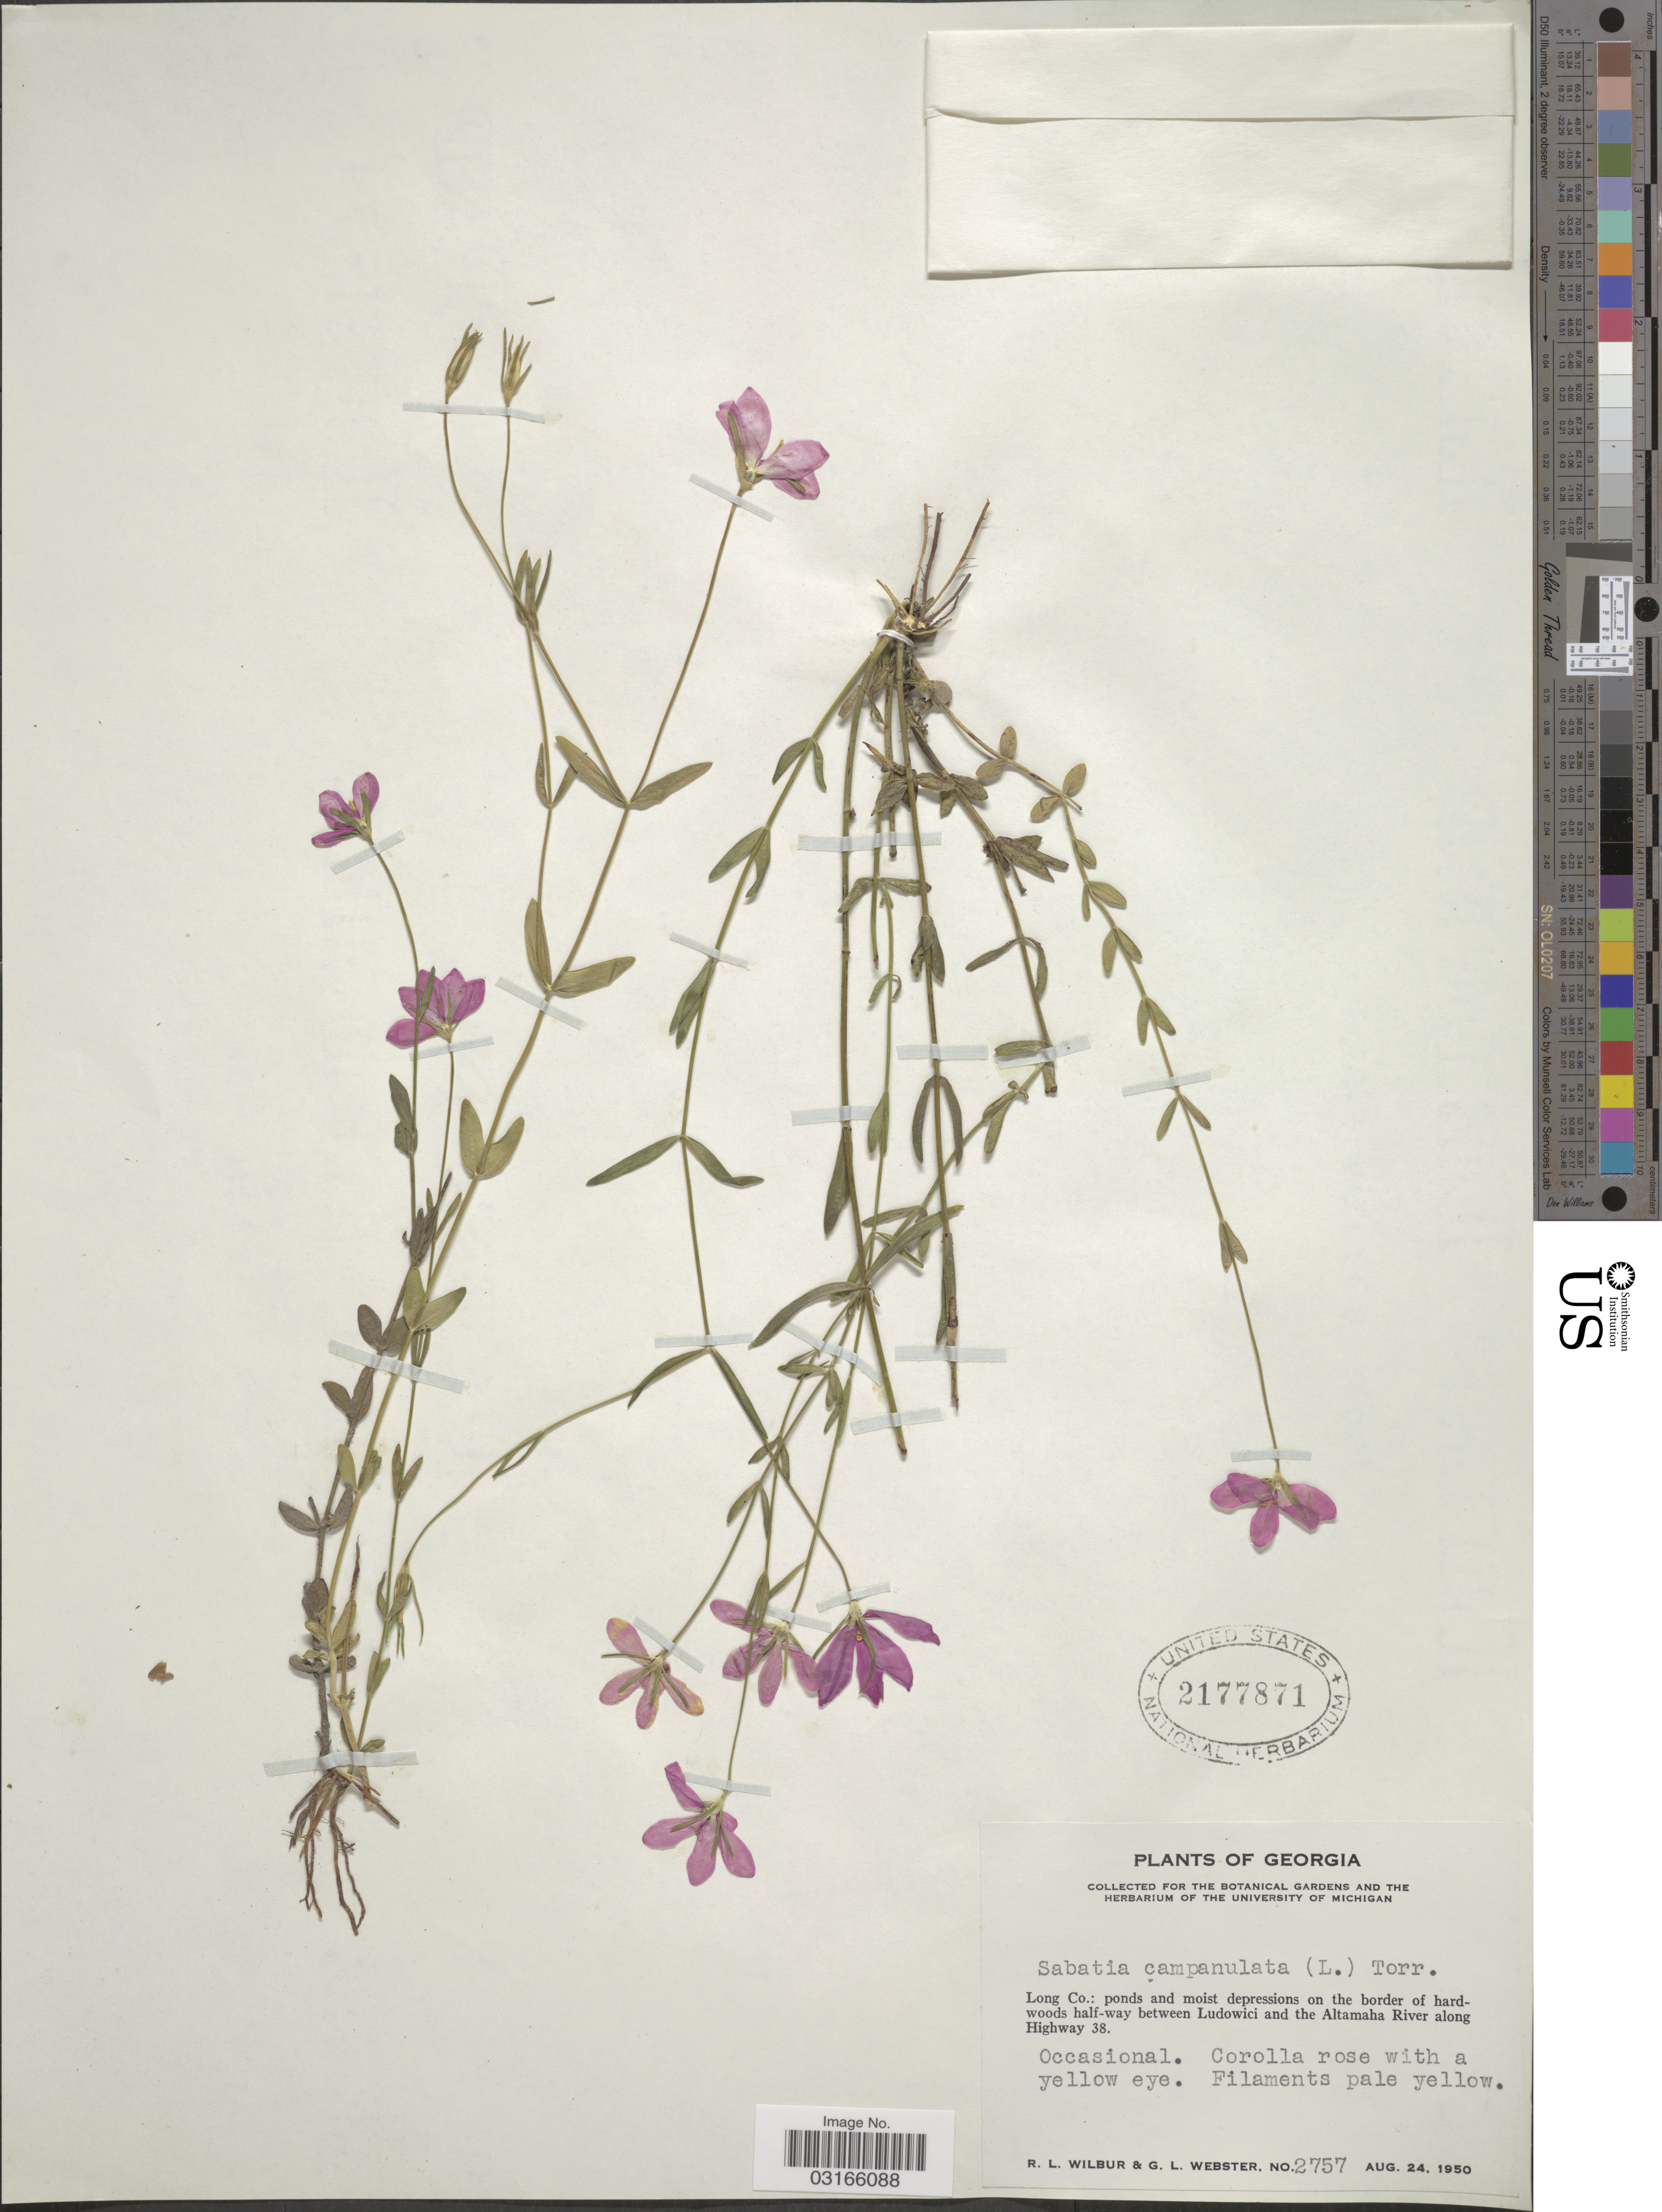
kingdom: Plantae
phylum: Tracheophyta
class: Magnoliopsida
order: Gentianales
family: Gentianaceae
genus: Sabatia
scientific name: Sabatia campanulata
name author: (L.) Torr.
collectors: R. L. Wilbur & G. L. Webster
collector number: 2757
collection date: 1950-08-24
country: United States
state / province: Georgia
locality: Long Co.: ponds and moist depressions on the border of hardwoods half-way between Ludowici and the Altamaha River along Highway 38.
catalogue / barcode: US 2177871